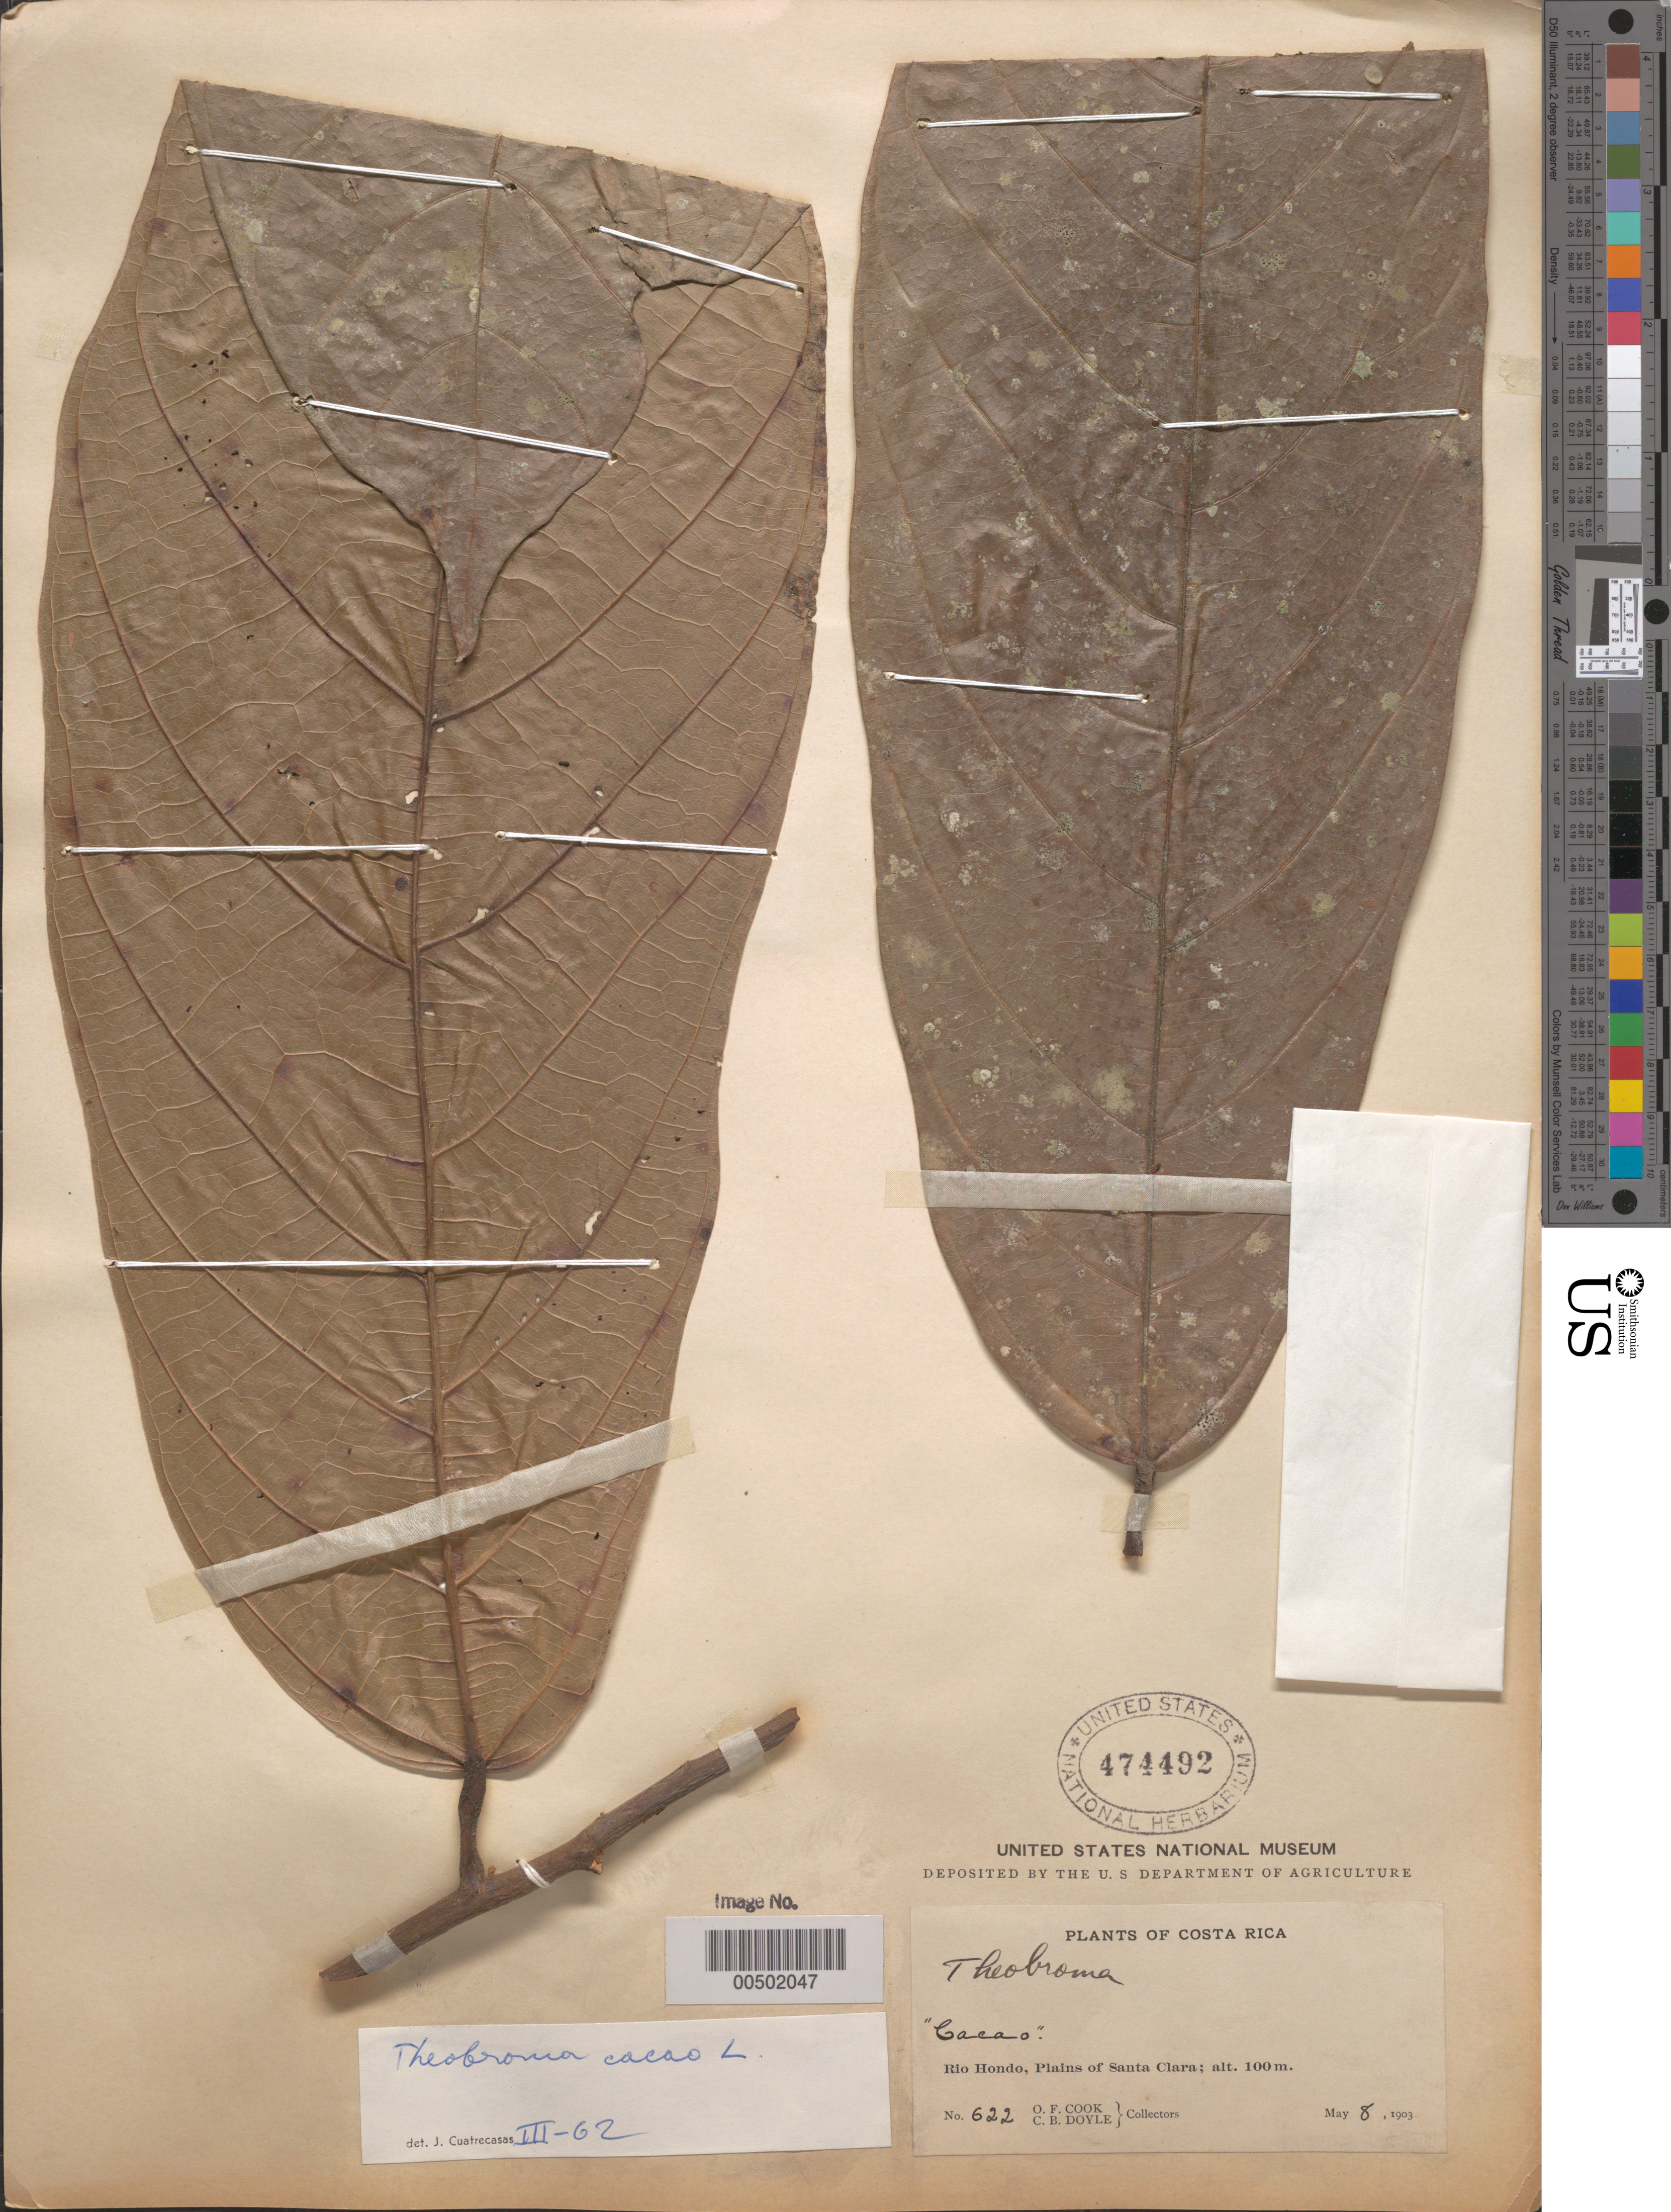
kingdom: Plantae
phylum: Tracheophyta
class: Magnoliopsida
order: Malvales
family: Malvaceae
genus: Theobroma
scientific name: Theobroma cacao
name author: L.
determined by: Cuatrecasas, J.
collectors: O. F. Cook & C. Doyle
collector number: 622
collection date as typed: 08 May 1903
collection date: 1903-05-08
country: Costa Rica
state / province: Limón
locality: Rio Hondo, Plains of Santa Clara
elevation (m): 100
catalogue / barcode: US 474492